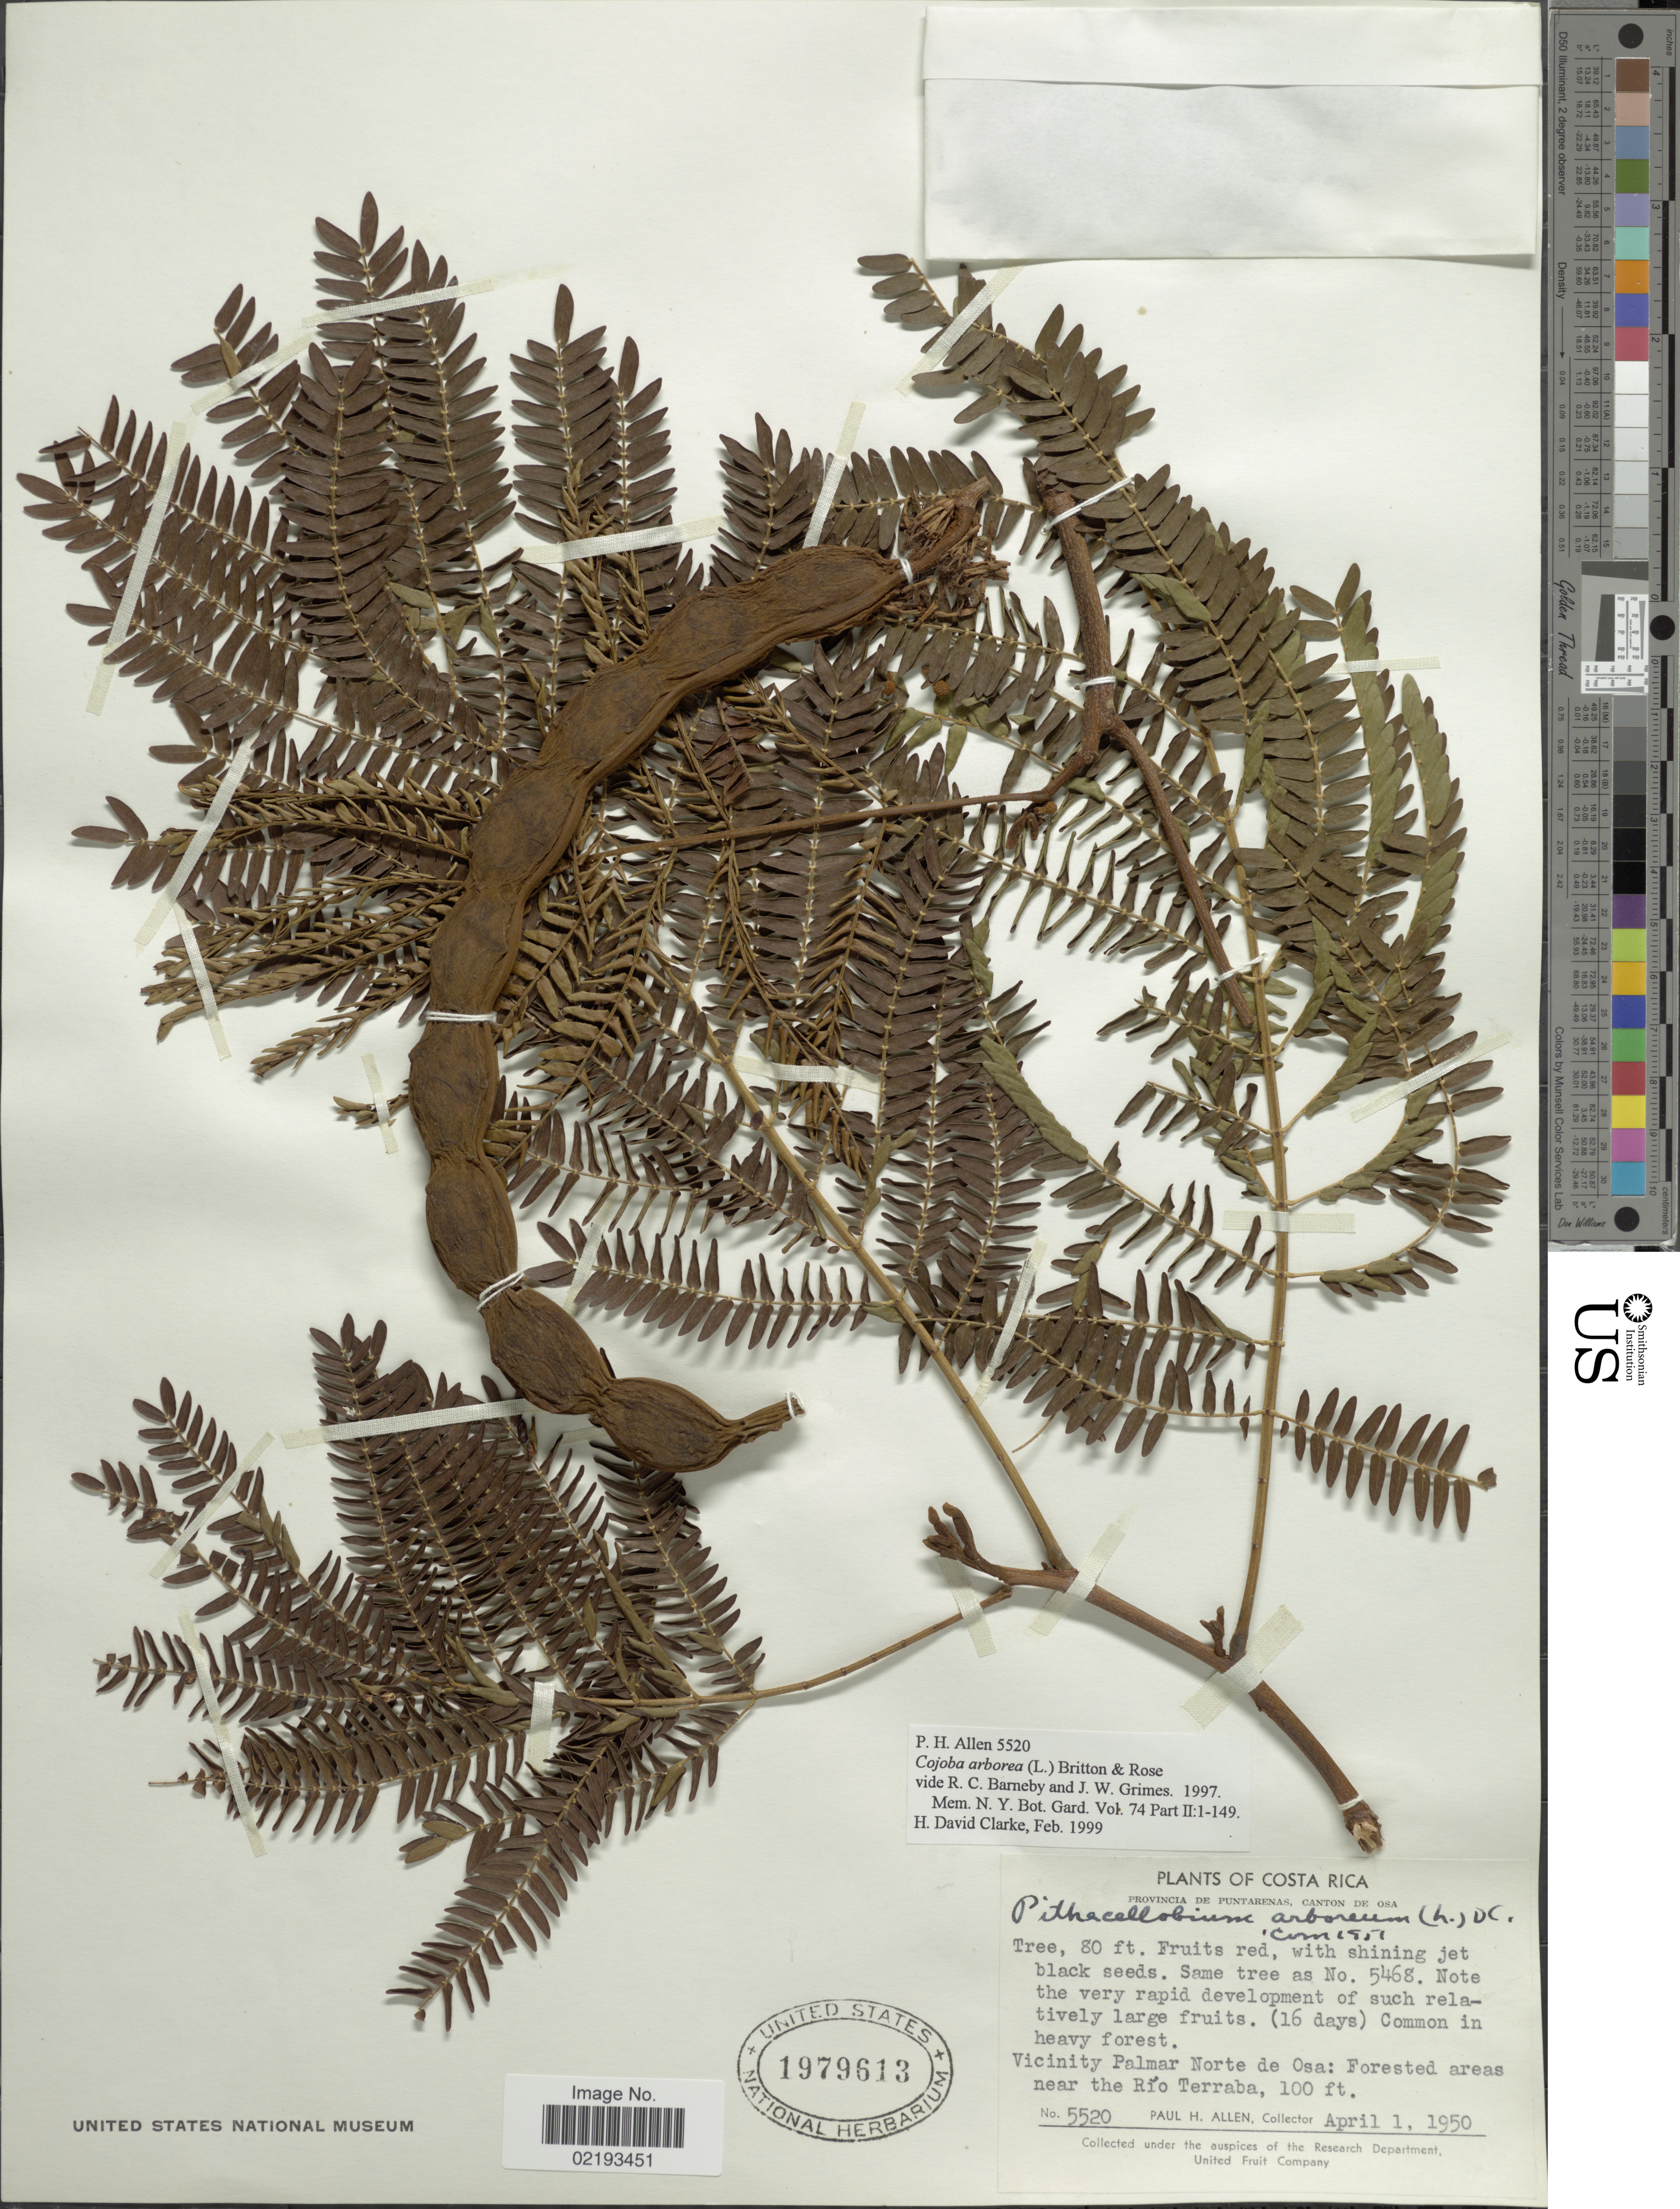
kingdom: Plantae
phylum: Tracheophyta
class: Magnoliopsida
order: Fabales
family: Fabaceae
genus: Cojoba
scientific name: Cojoba arborea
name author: (L.) Britton & Rose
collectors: P. H. Allen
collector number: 5520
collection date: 1950-04-01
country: Costa Rica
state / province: Puntarenas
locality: Canton de Osa, Vicinity Palmar Norte de Osa: Forested areas near the Río Terraba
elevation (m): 30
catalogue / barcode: US 1979613